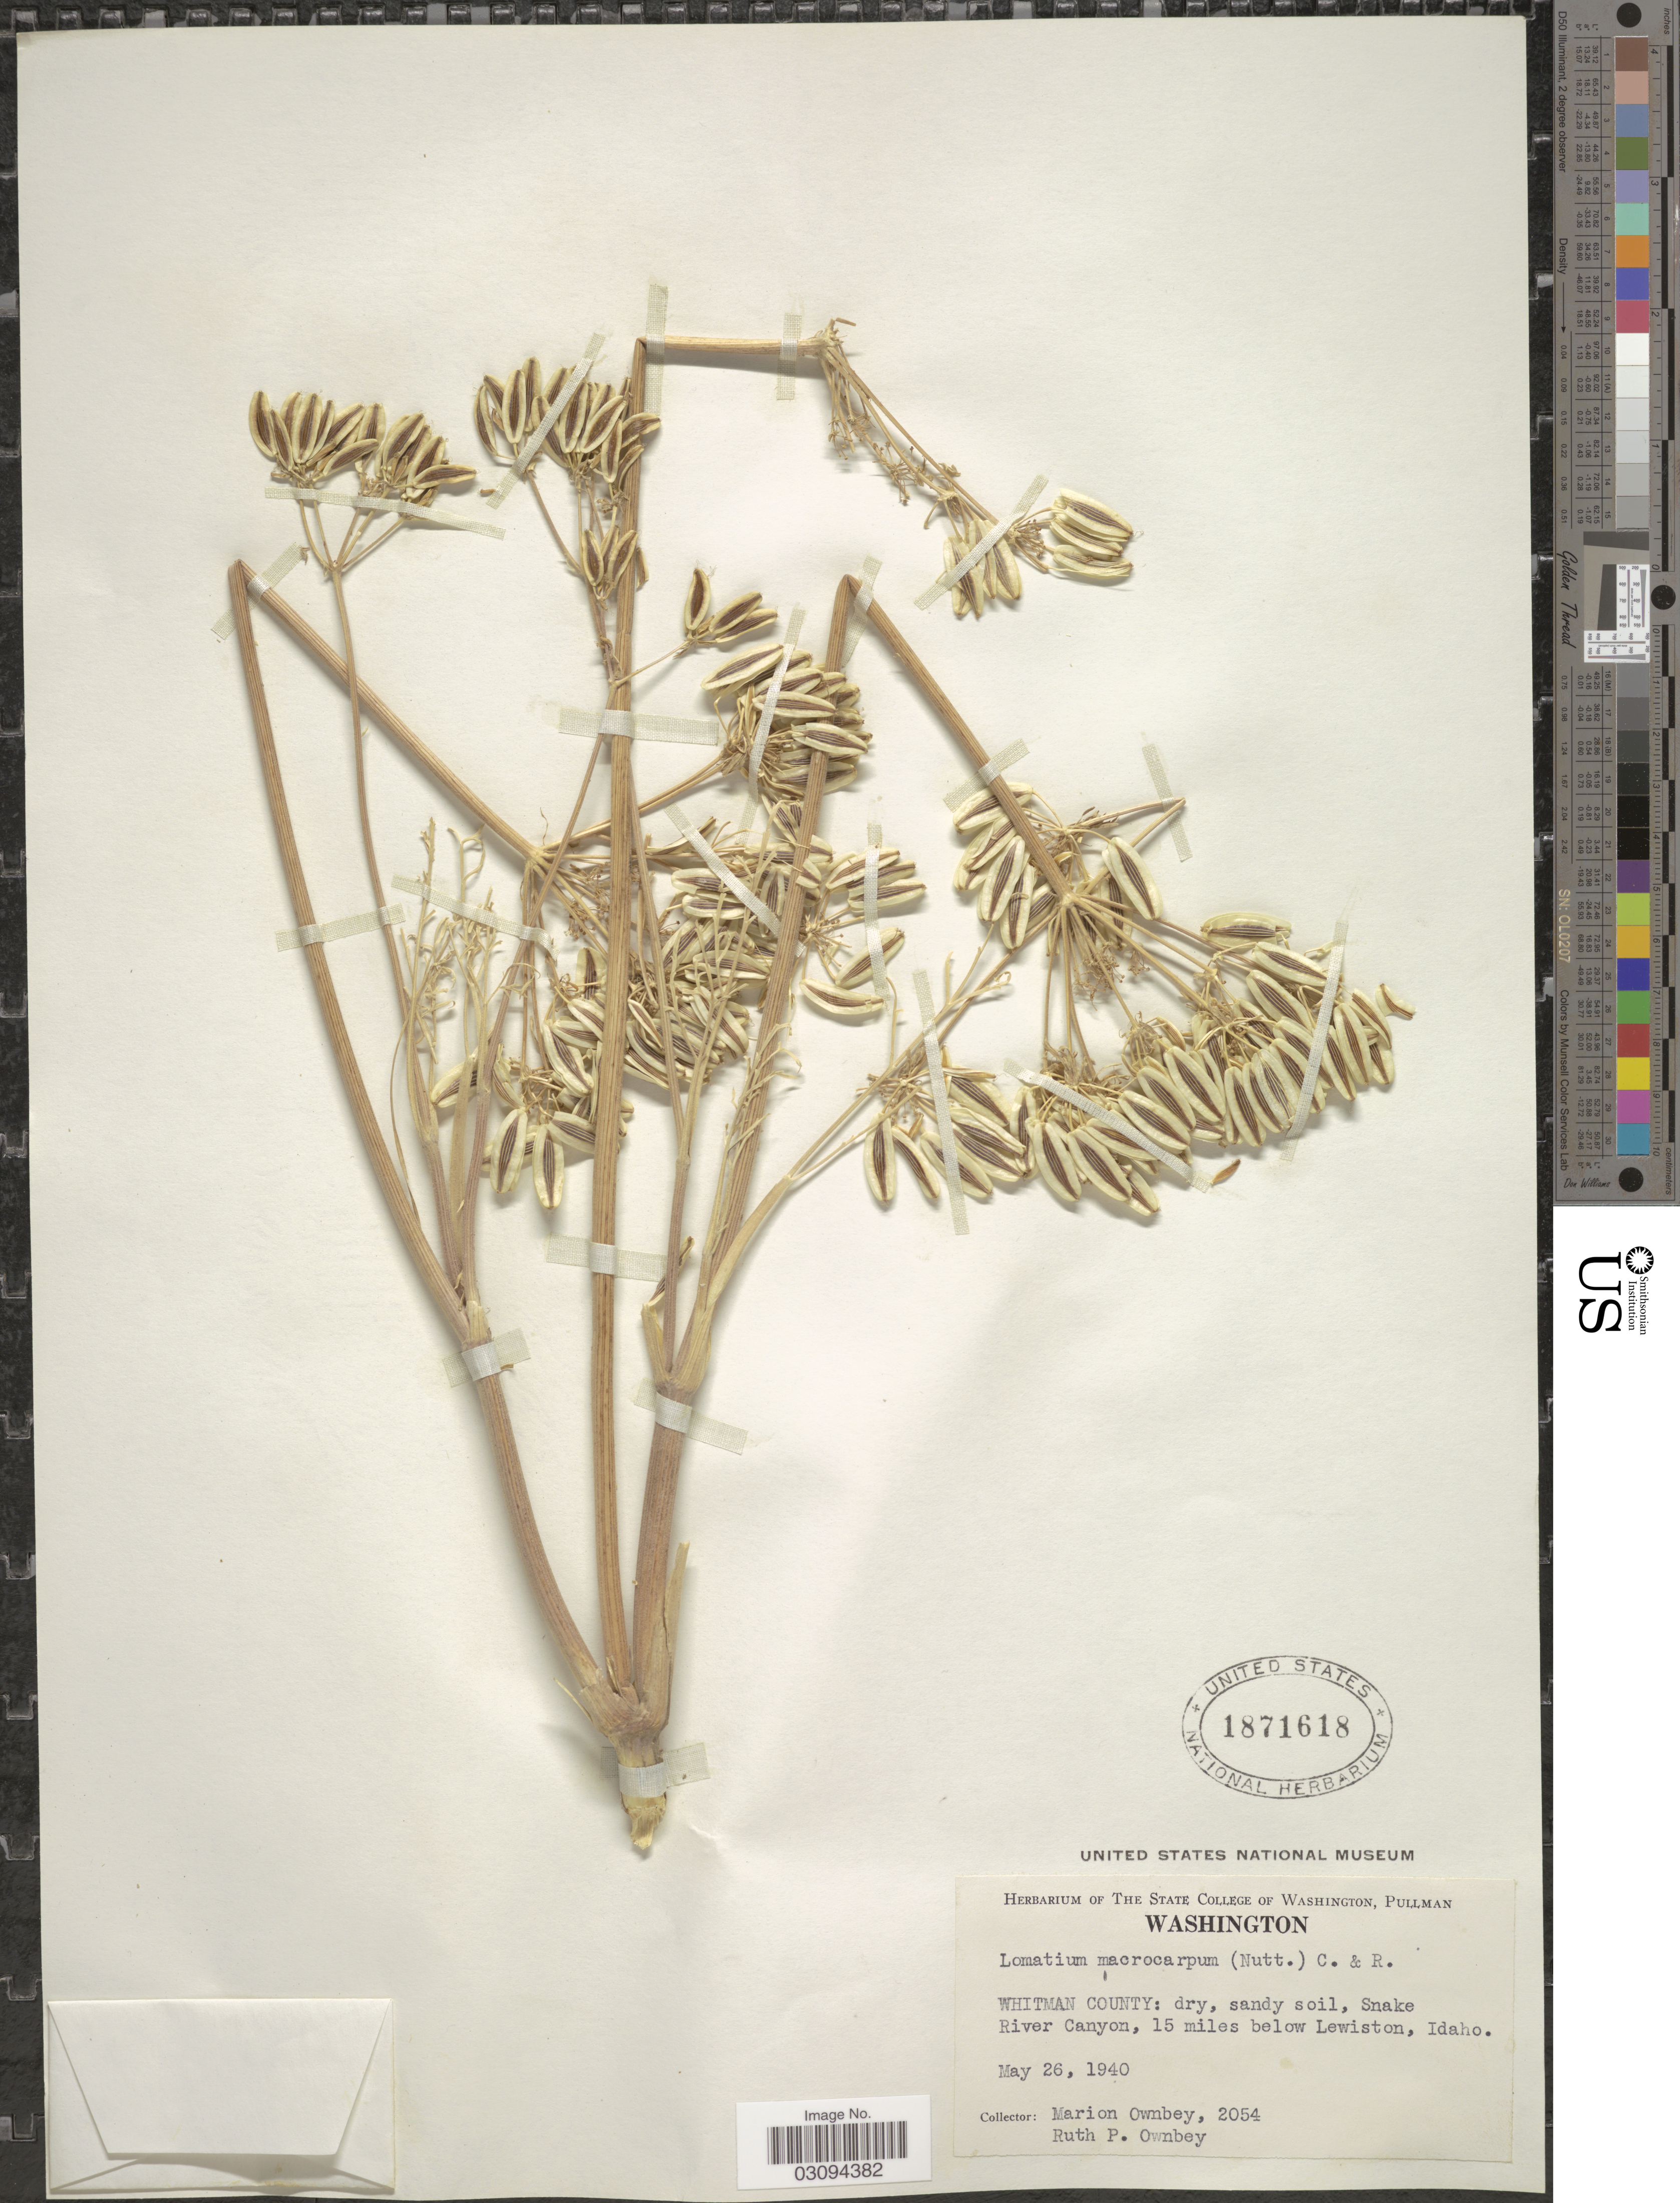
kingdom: Plantae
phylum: Tracheophyta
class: Magnoliopsida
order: Apiales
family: Apiaceae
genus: Lomatium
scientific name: Lomatium macrocarpum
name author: (Hook. et al.) J.M. Coult. & Rose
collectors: M. Ownbey & R. Ownbey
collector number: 2054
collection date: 1940-05-26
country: United States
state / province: Washington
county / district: Whitman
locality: Whitman County: Snake River Canyon, 15 miles below Lewiston.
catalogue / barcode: US 1871618